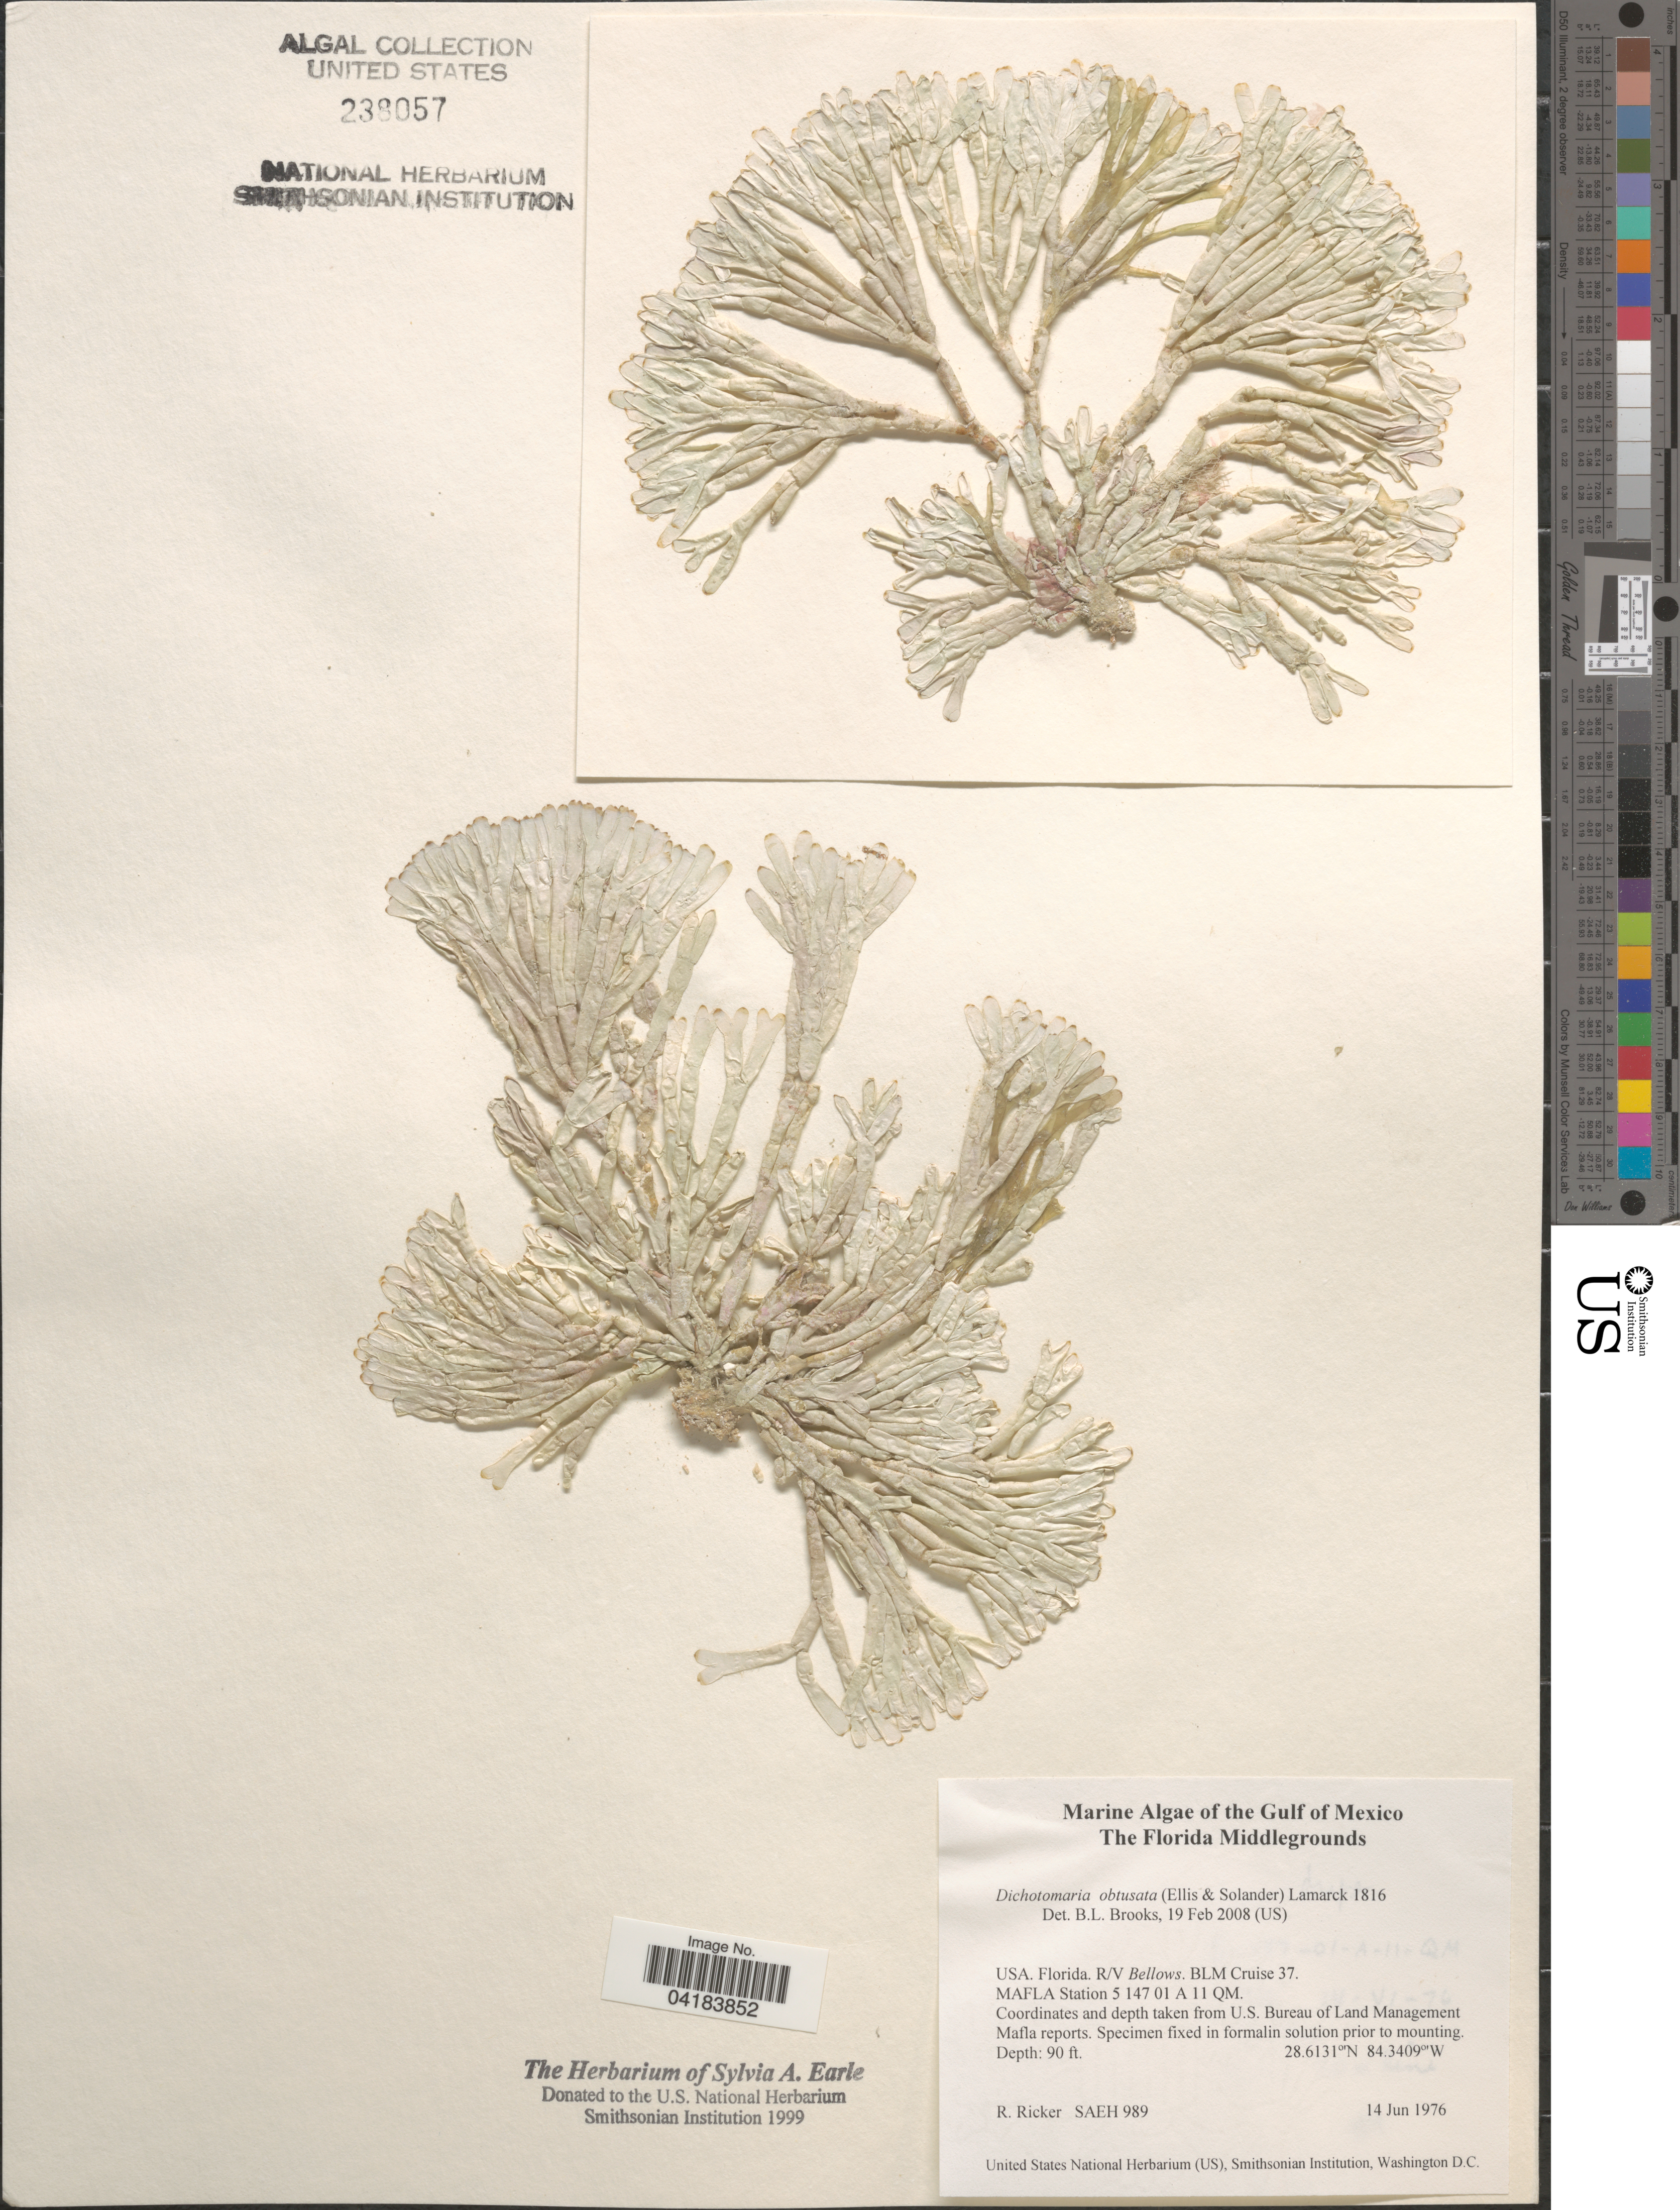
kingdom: Plantae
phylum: Rhodophyta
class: Florideophyceae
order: Nemaliales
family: Galaxauraceae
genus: Dichotomaria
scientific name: Dichotomaria obtusata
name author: (Ellis & Sol.) Lam.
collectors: R. Ricker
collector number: SAEH989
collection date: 1976-06-14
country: United States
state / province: Florida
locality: Gulf of Mexico. The Florida Middlegrounds. R/V Bellows. BLM Cruise 37. MAFLA Station 5 147 01 A 11 QM.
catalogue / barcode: US 238057